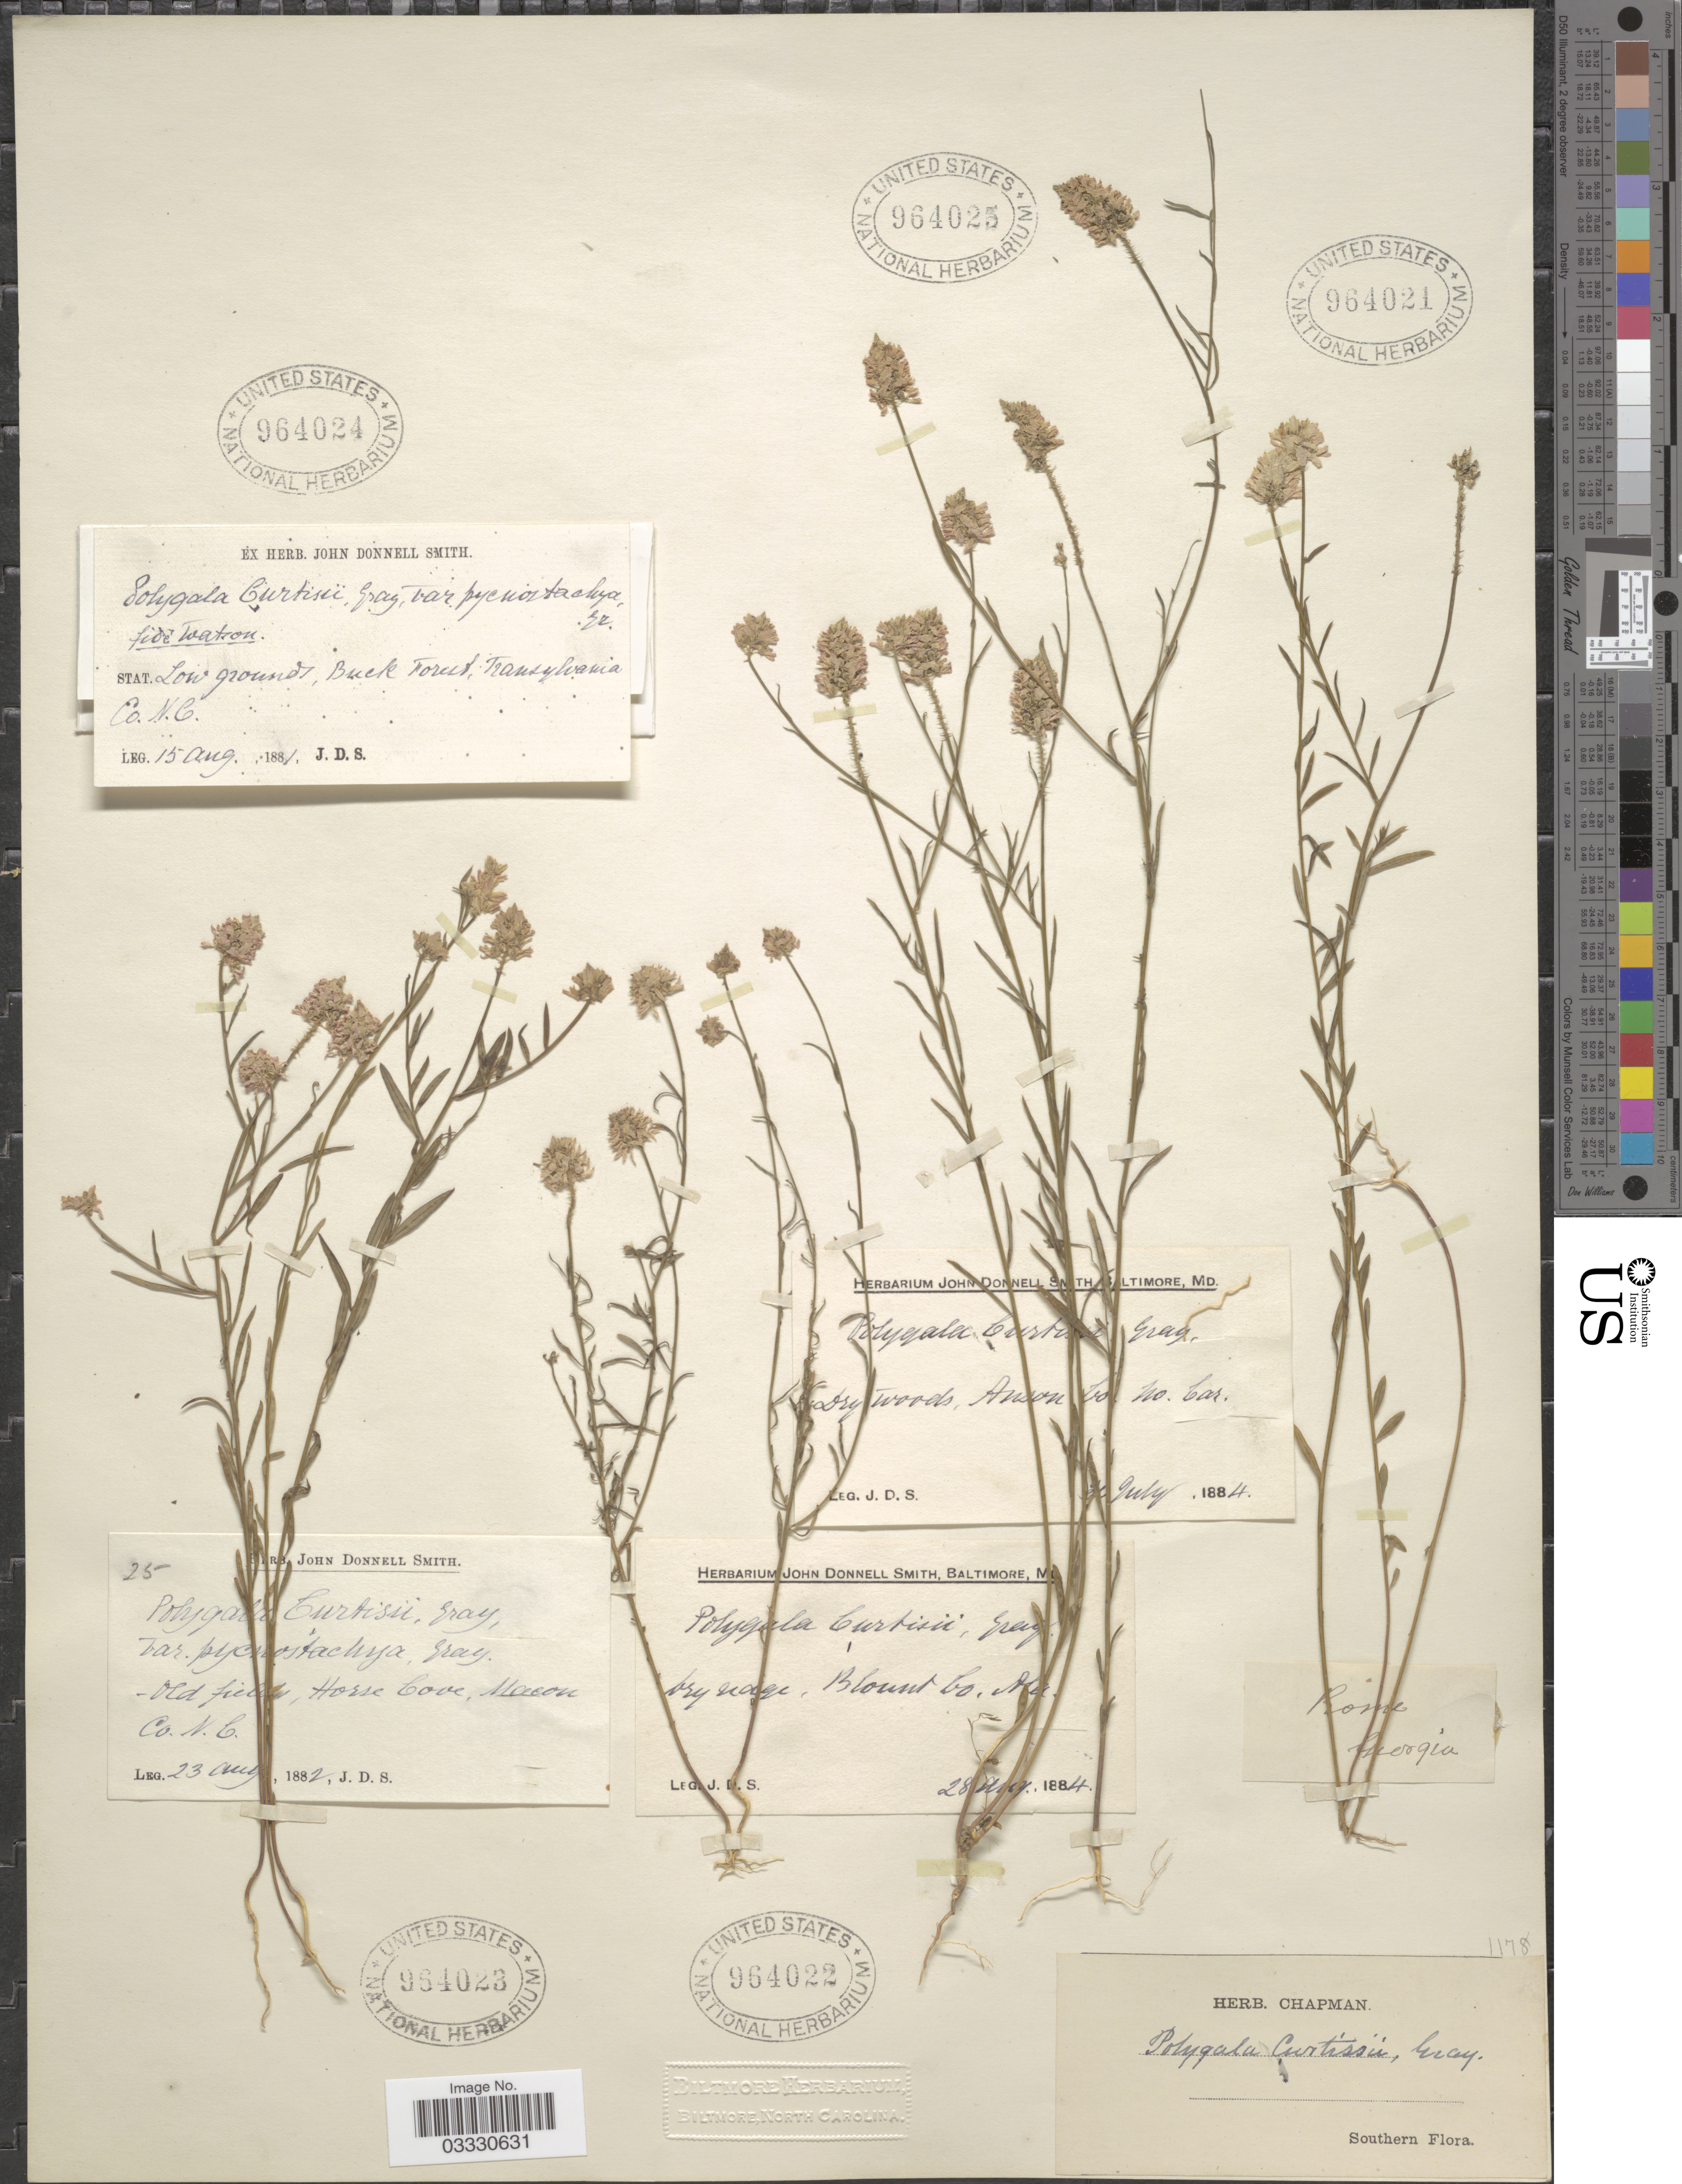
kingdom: Plantae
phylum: Tracheophyta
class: Magnoliopsida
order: Fabales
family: Polygalaceae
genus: Polygala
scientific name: Polygala curtissii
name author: A. Gray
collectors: J. Donnell Smith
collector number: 25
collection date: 1882-08-23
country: United States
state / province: North Carolina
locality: Horse Cove, Macon Co.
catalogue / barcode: US 964023-2